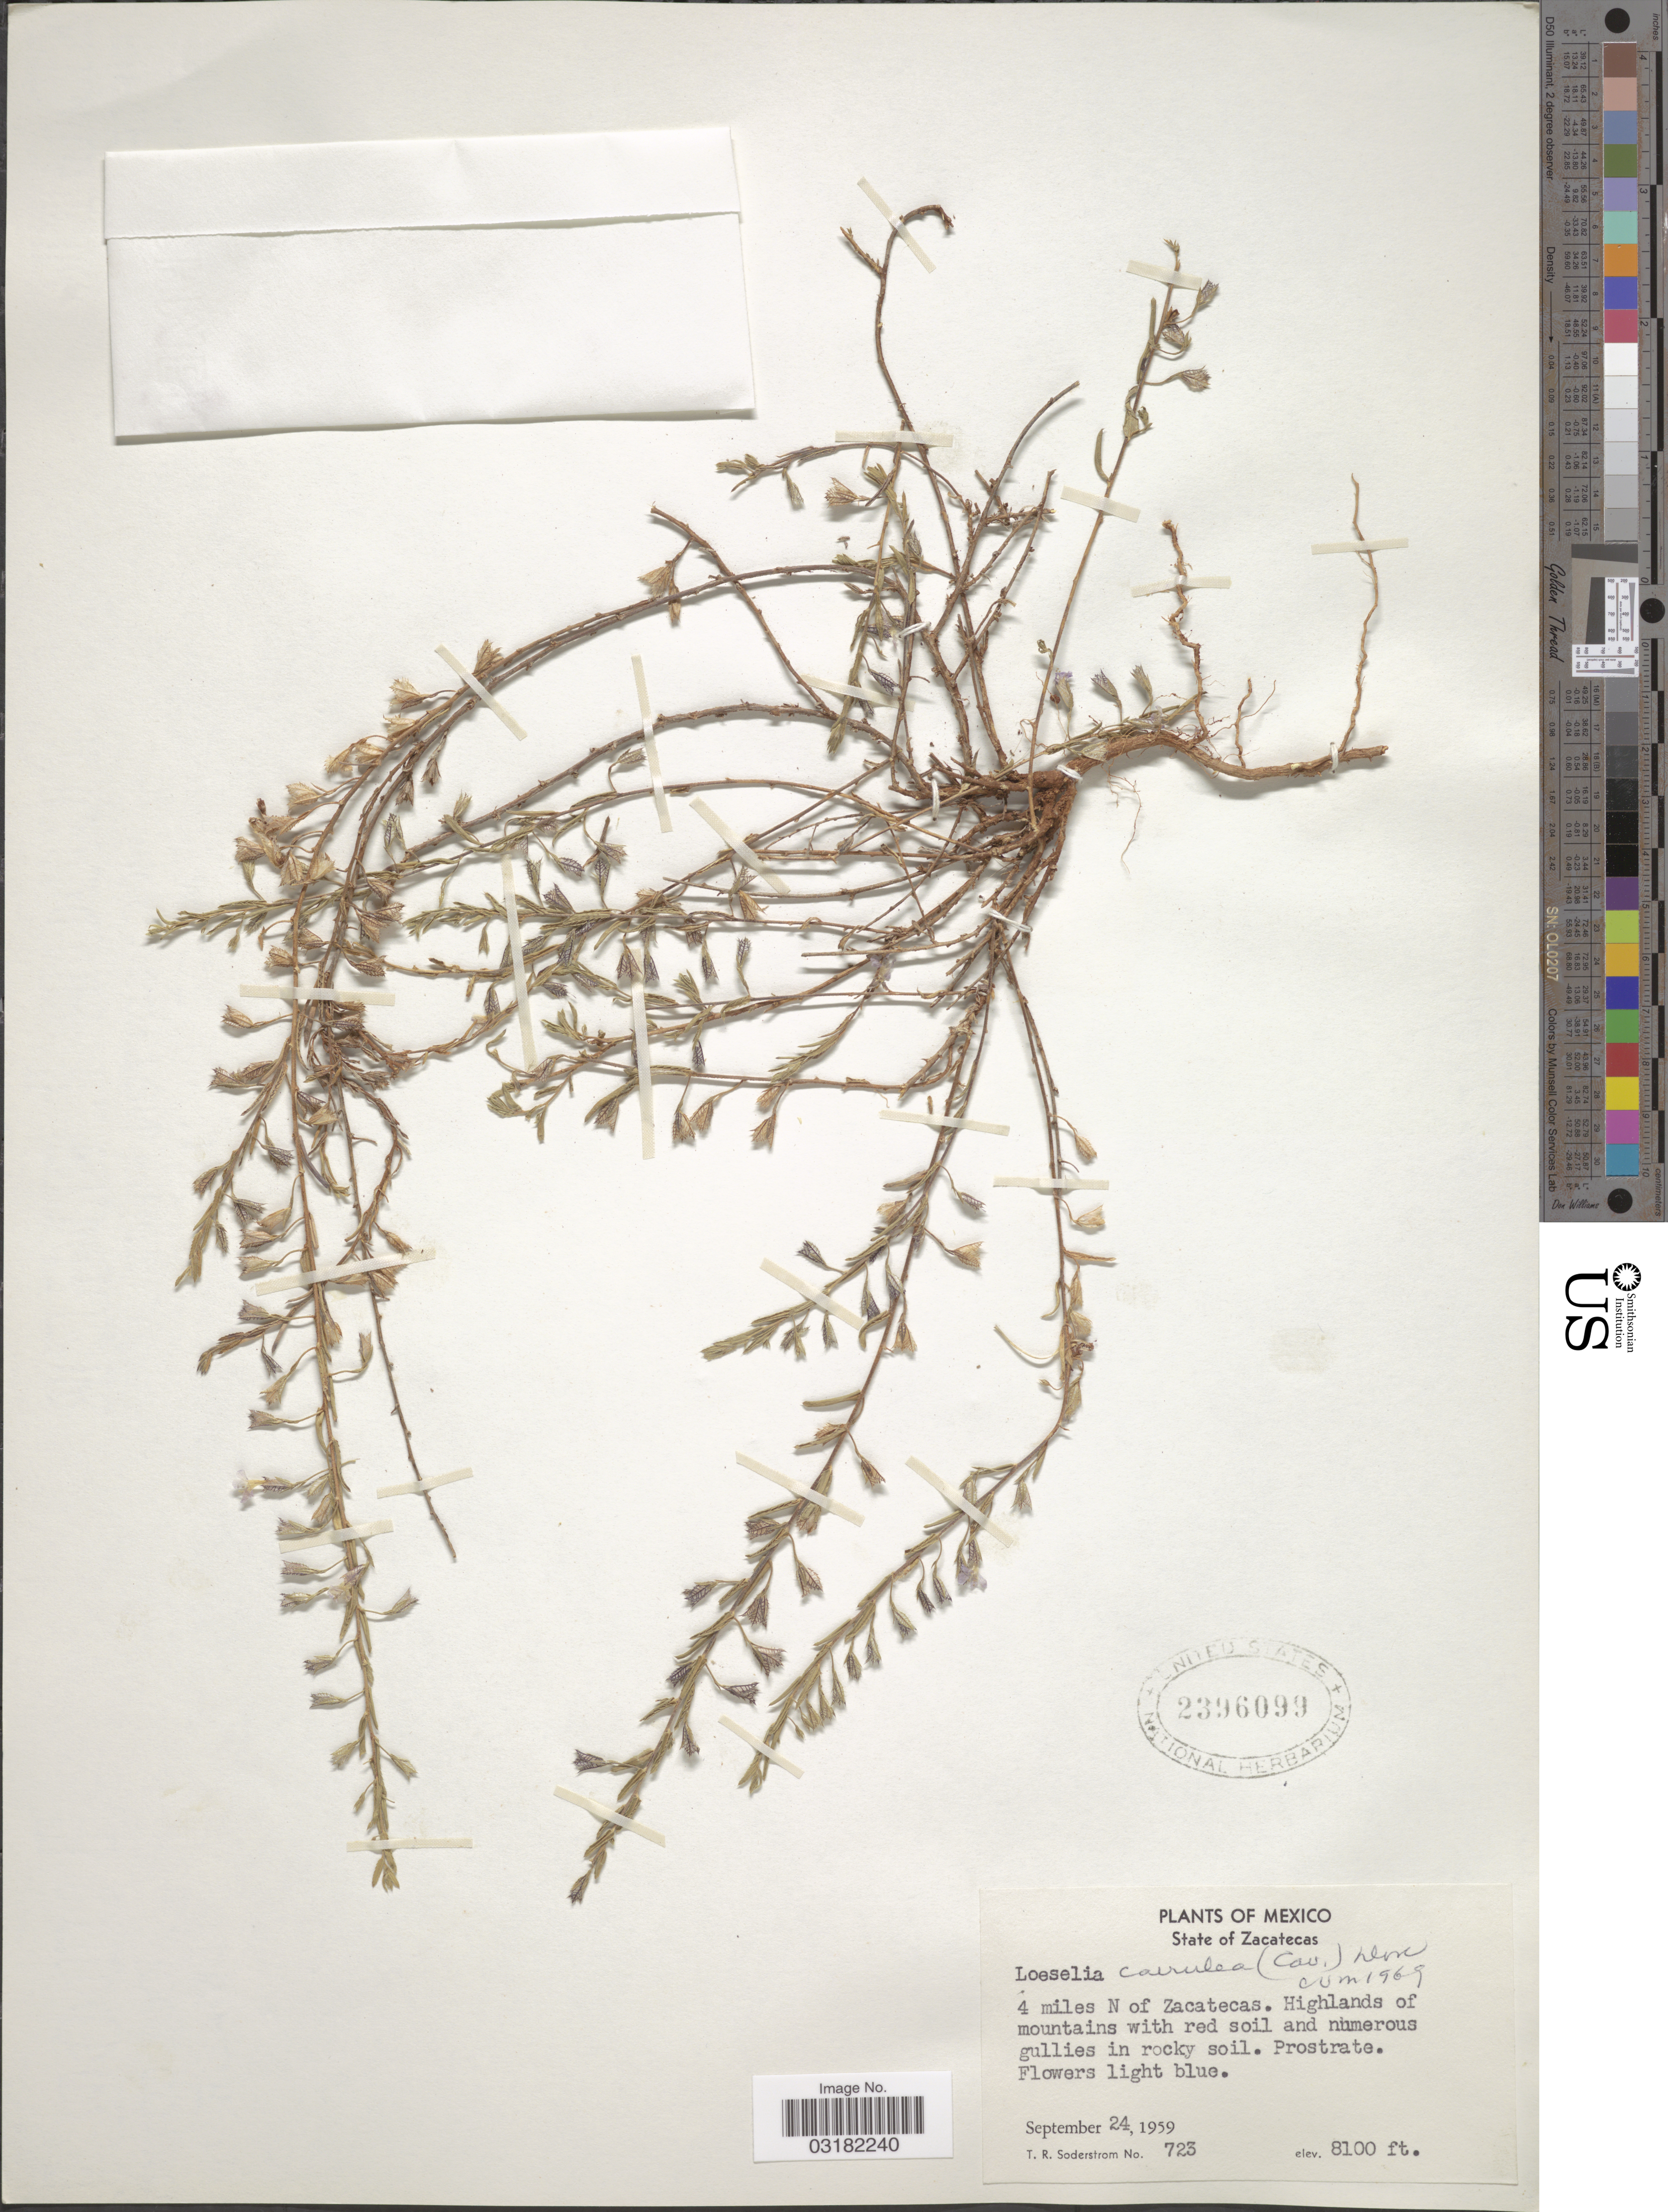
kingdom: Plantae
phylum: Tracheophyta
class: Magnoliopsida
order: Ericales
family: Polemoniaceae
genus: Loeselia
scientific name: Loeselia caerulea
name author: (Cav.) G. Don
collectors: T. R. Soderstrom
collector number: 723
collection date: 1959-09-24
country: Mexico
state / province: Zacatecas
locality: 4 miles N of Zacatecas. Highlands of mountains.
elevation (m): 2469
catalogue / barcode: US 2396099